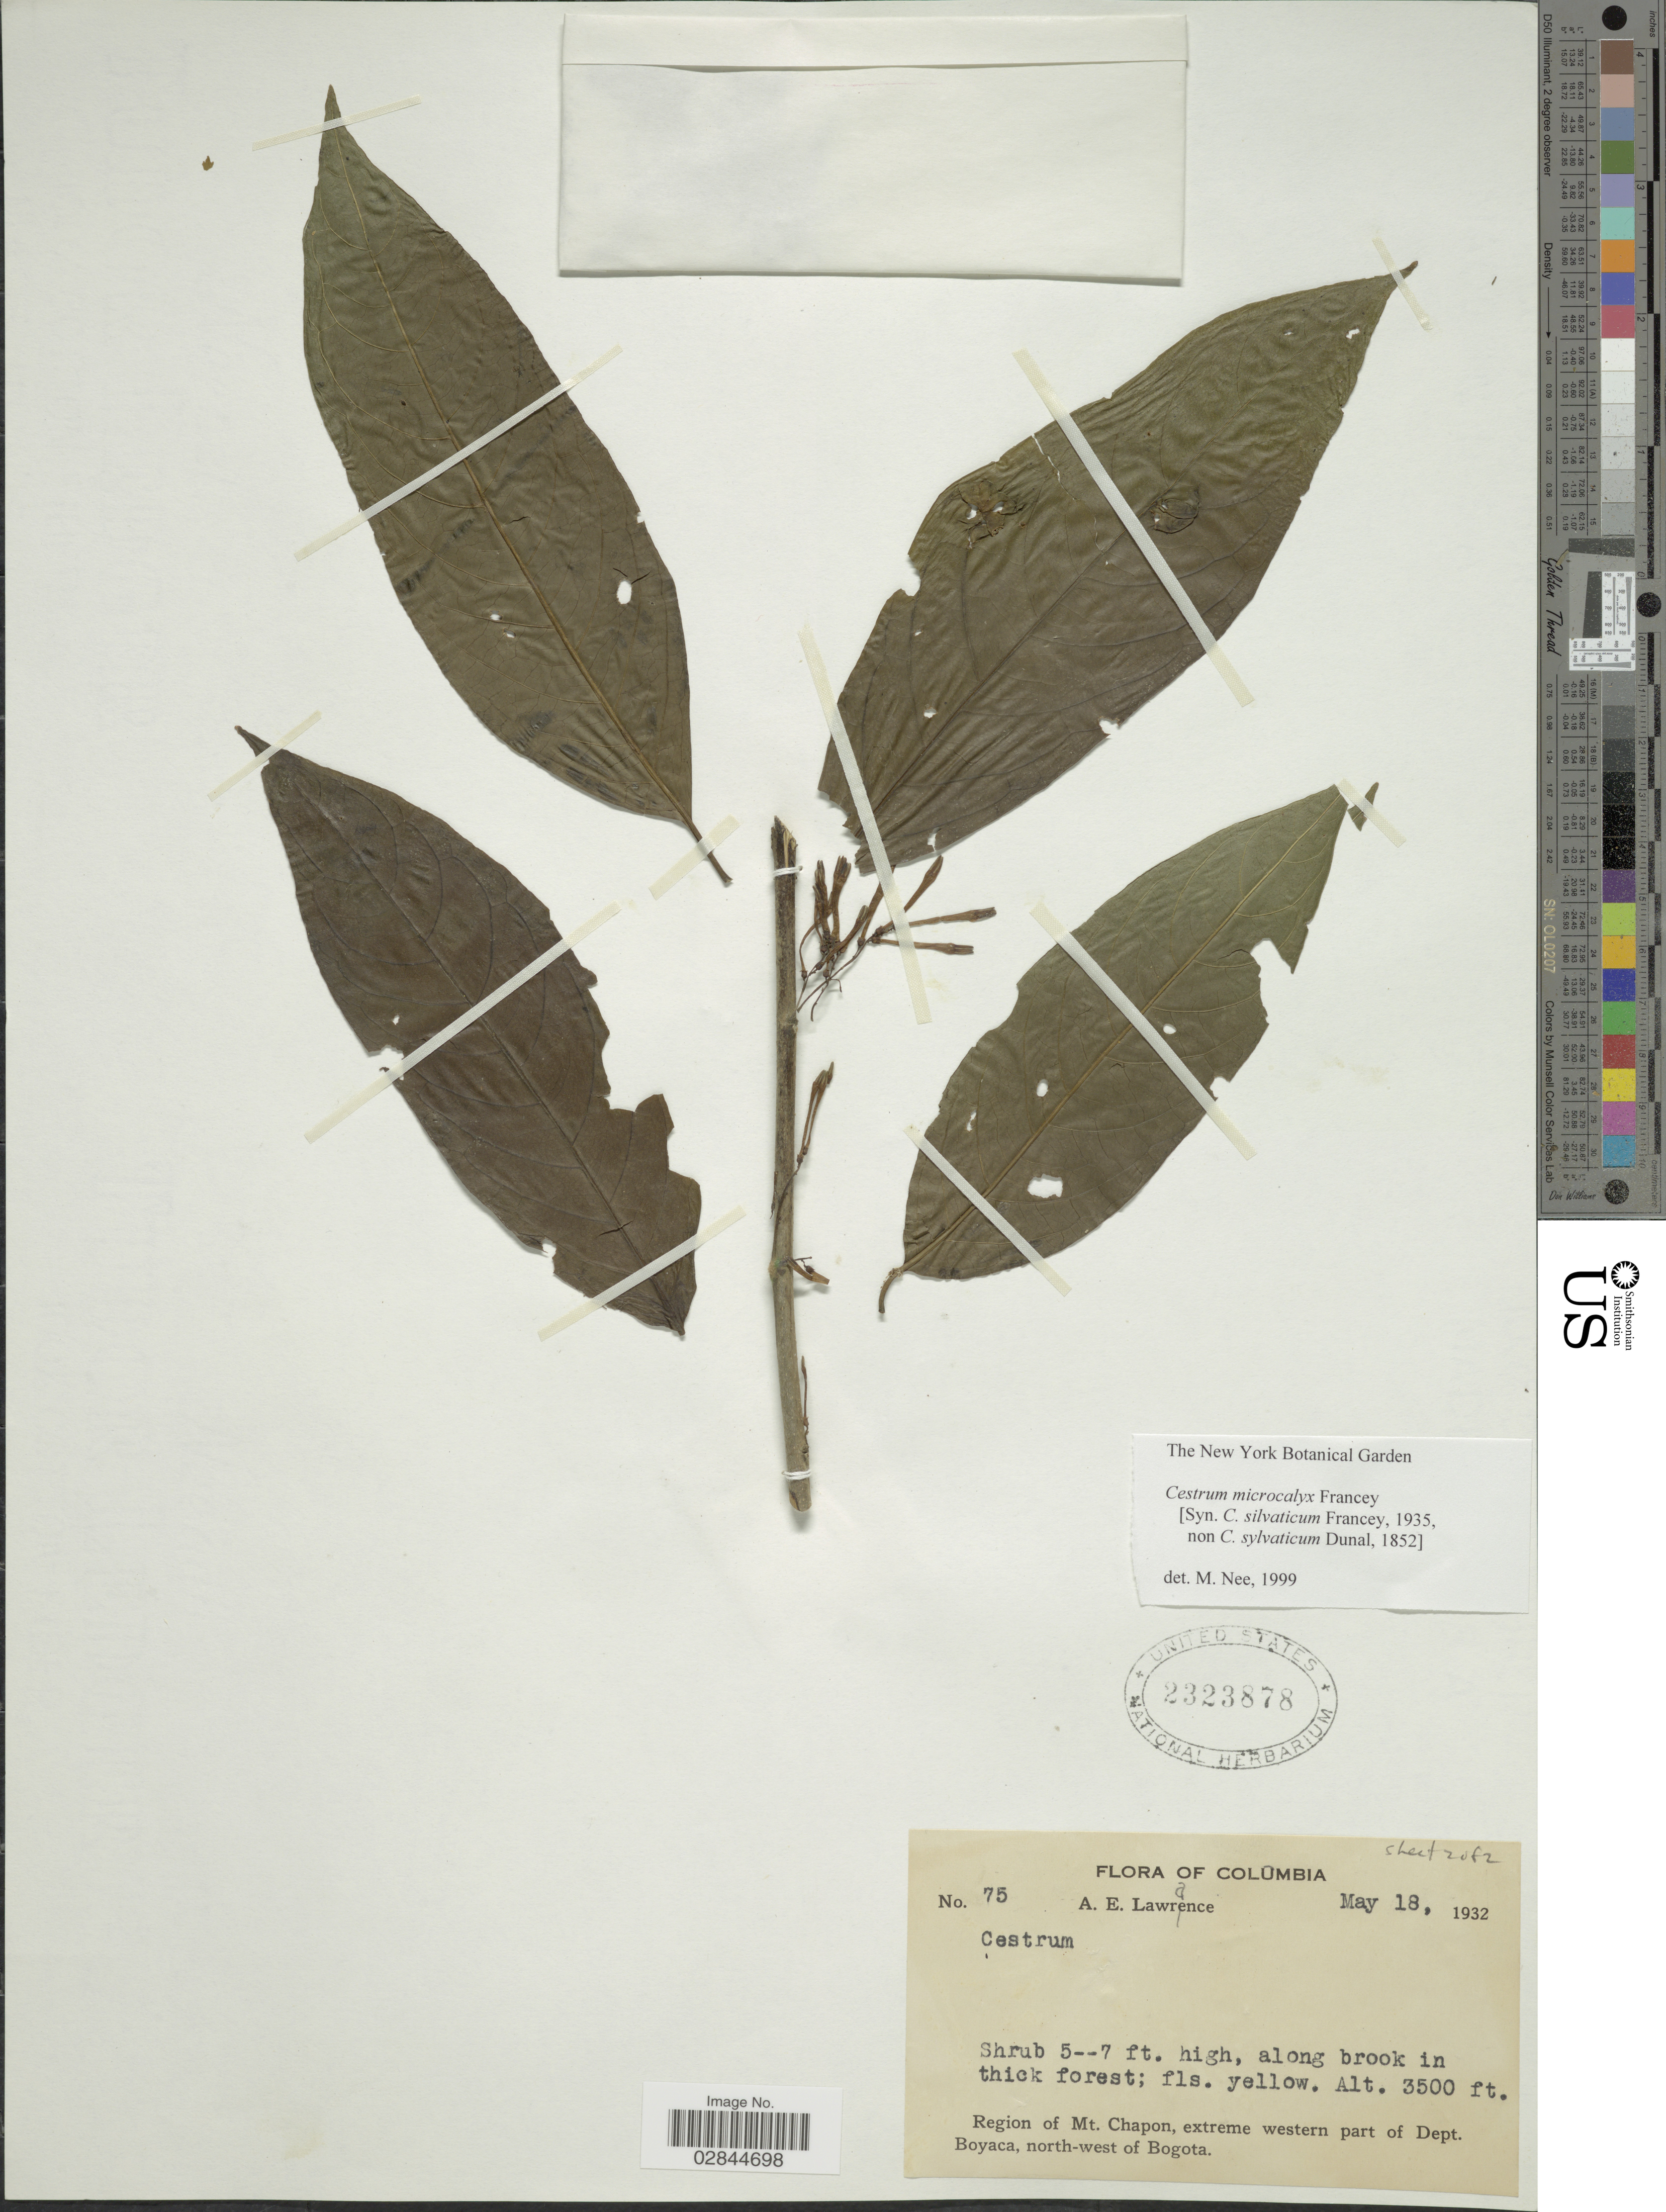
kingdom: Plantae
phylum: Tracheophyta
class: Magnoliopsida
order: Solanales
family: Solanaceae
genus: Cestrum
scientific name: Cestrum microcalyx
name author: Francey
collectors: A. Lawrance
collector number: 75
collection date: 1932-05-18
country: Colombia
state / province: Boyacá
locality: Region of Mt. Chapon, extreme western part of Dept. Boyaca, north-west of Bogota.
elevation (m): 1067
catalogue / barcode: US 2323878